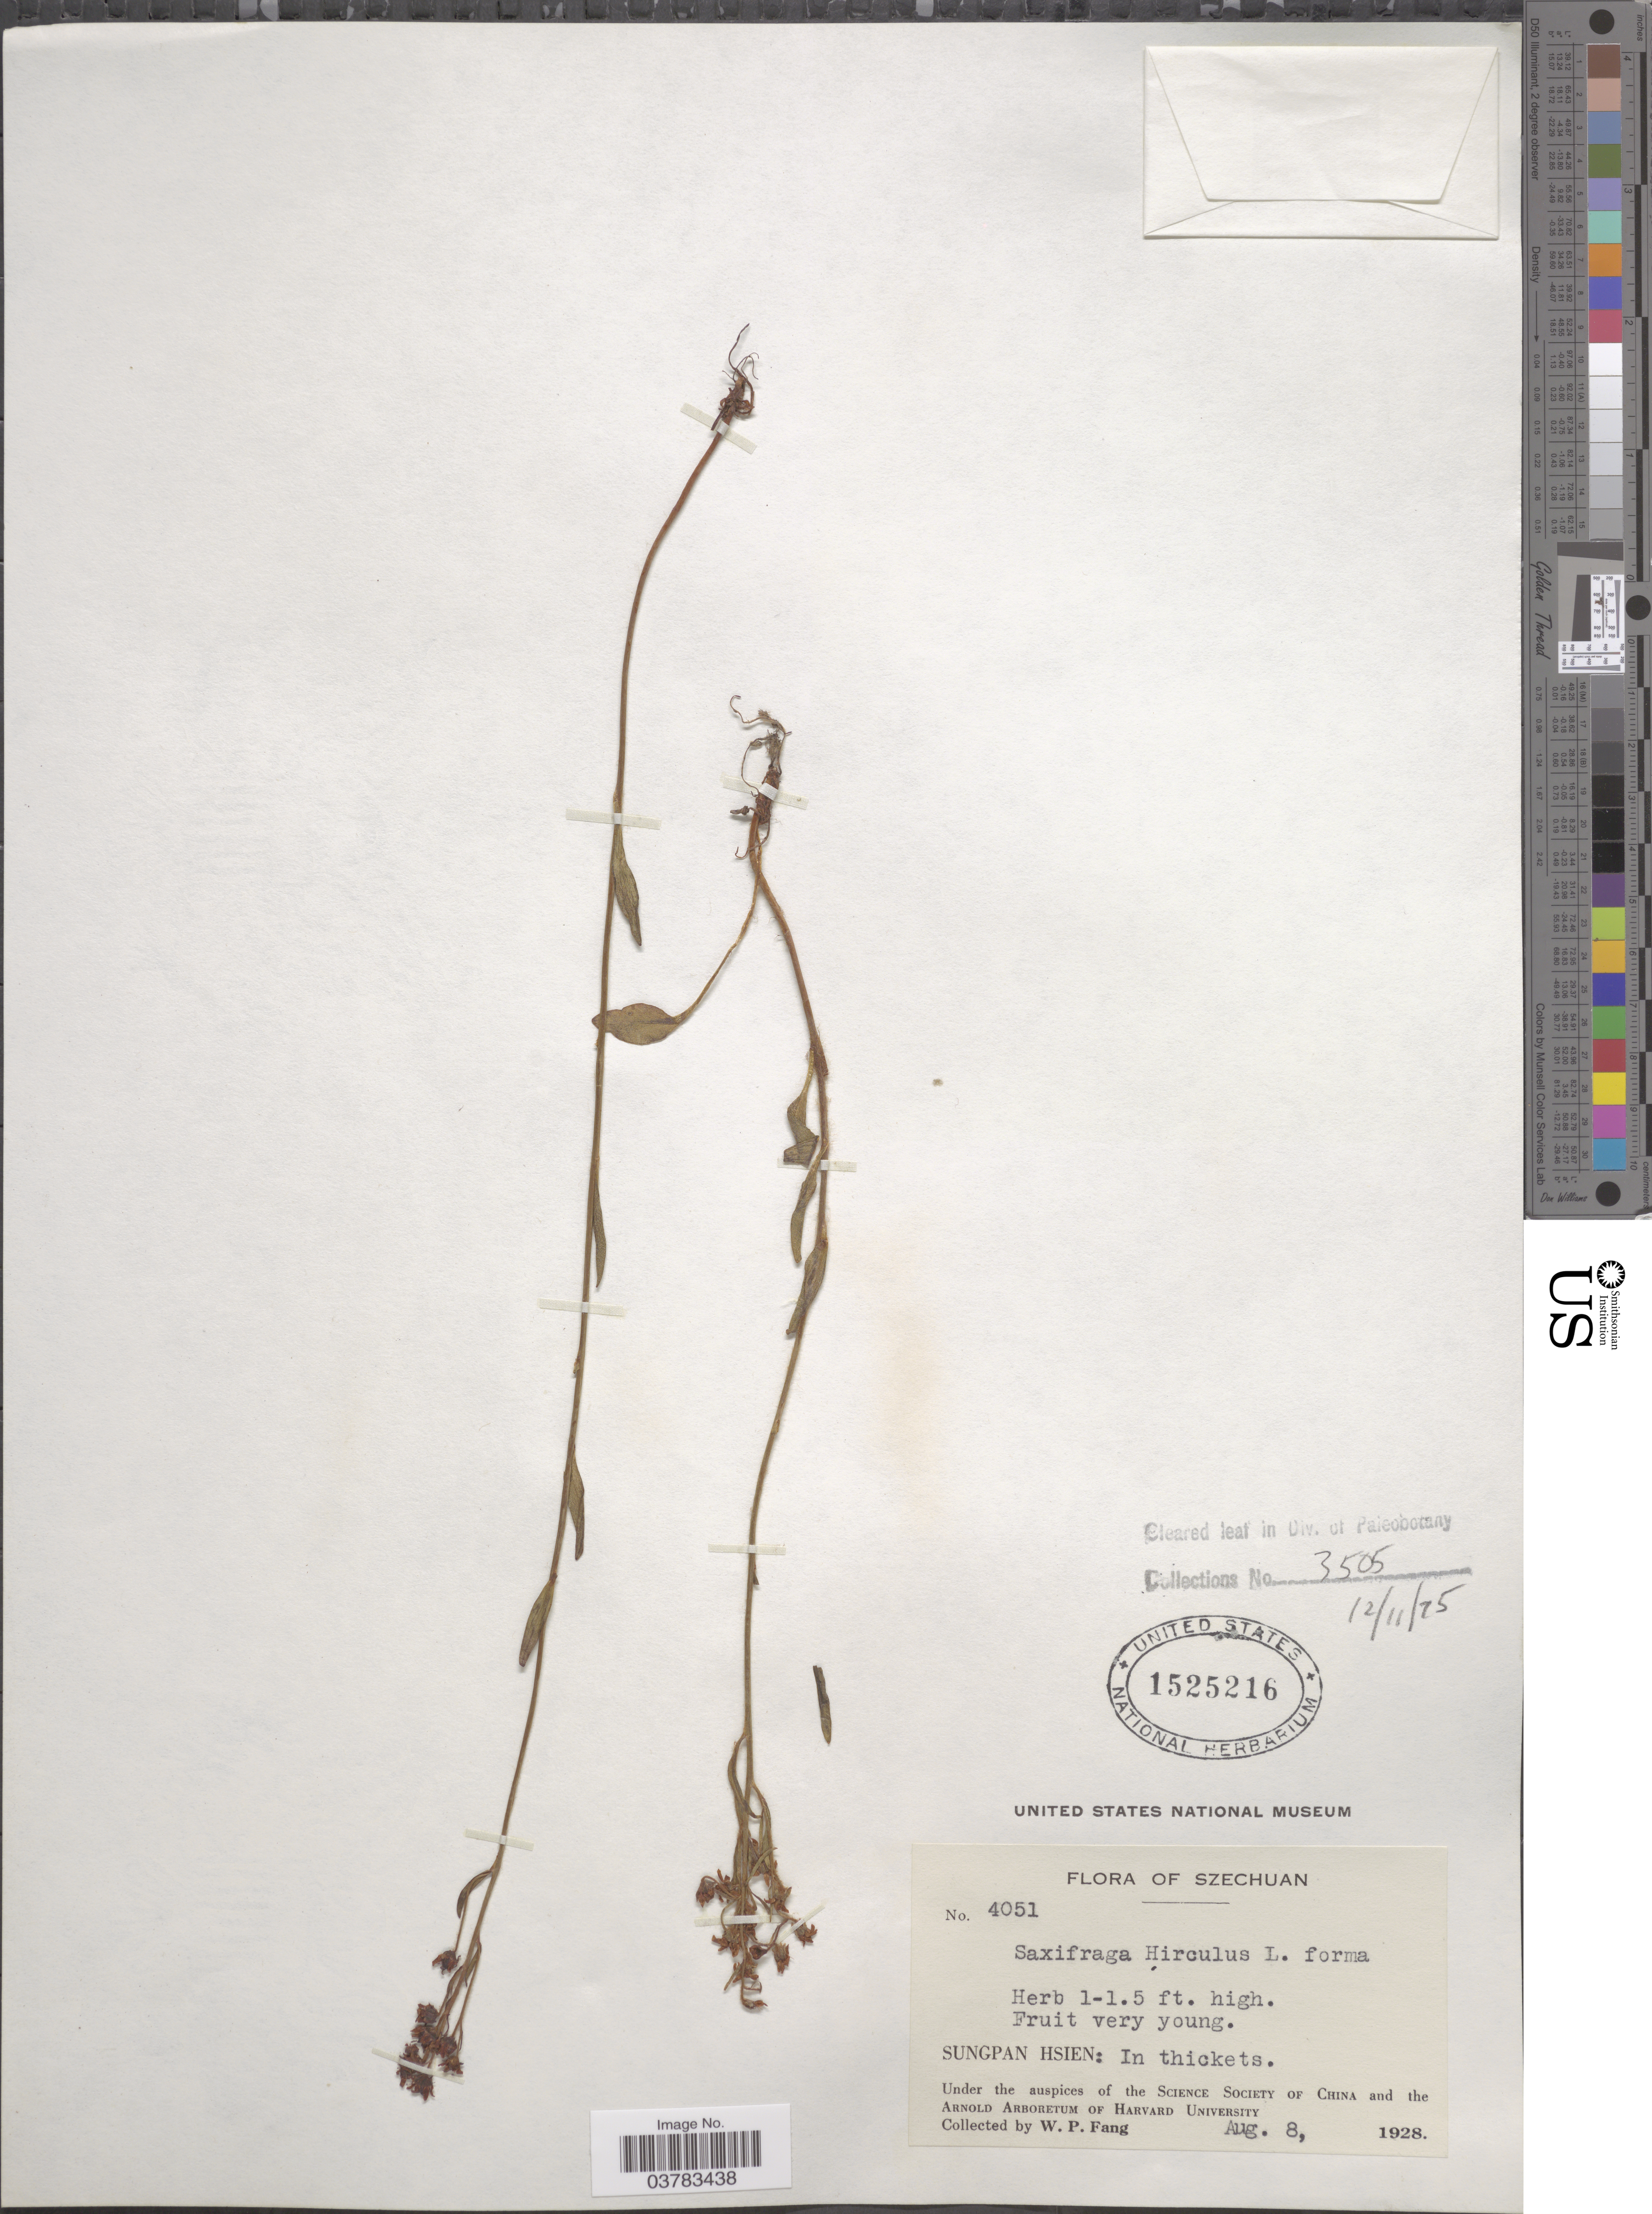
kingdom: Plantae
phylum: Tracheophyta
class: Magnoliopsida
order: Saxifragales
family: Saxifragaceae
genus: Saxifraga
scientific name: Saxifraga hirculus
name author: L.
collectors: W. P. Fang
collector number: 4051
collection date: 1928-08-08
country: China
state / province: Sichuan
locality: Szechuan. Sungpan Hsien: In thickets.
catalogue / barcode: US 1525216